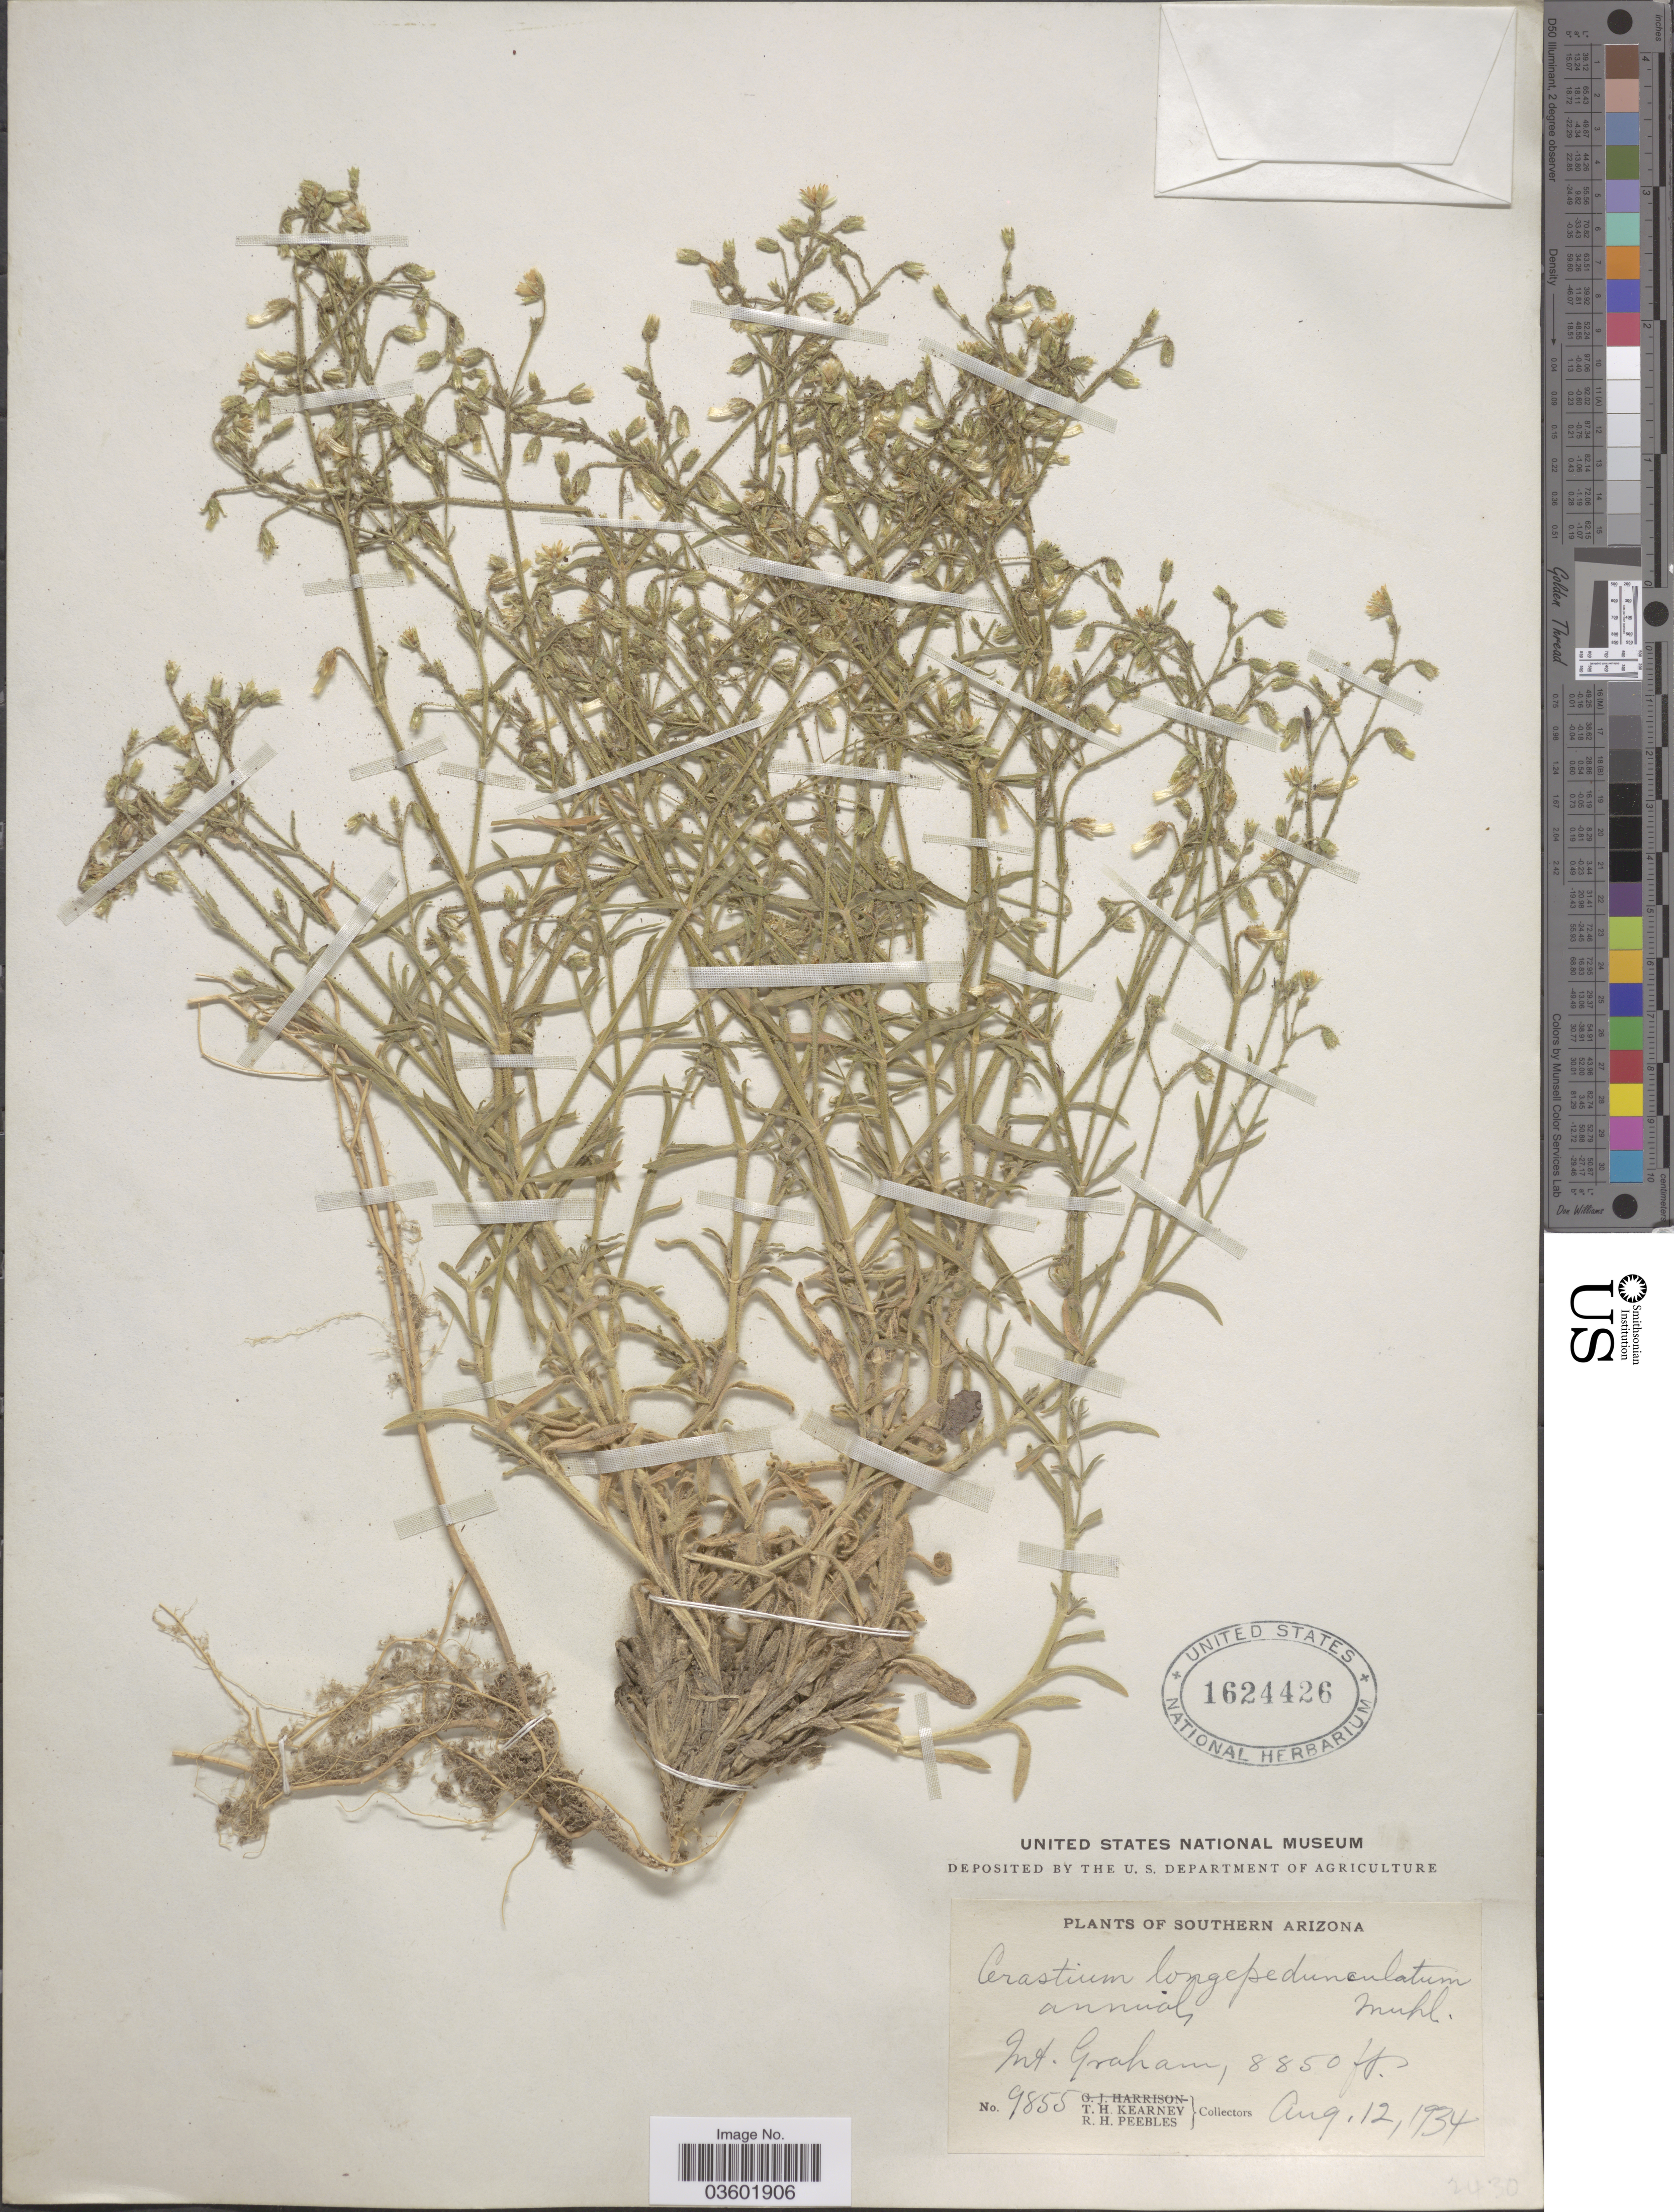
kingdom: Plantae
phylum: Tracheophyta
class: Magnoliopsida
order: Caryophyllales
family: Caryophyllaceae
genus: Cerastium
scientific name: Cerastium nutans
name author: Raf.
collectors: T. H. Kearney & R. H. Peebles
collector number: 9855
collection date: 1934-08-12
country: United States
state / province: Arizona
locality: Southern Arizona. Mt. Graham.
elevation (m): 2697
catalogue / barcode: US 1624426